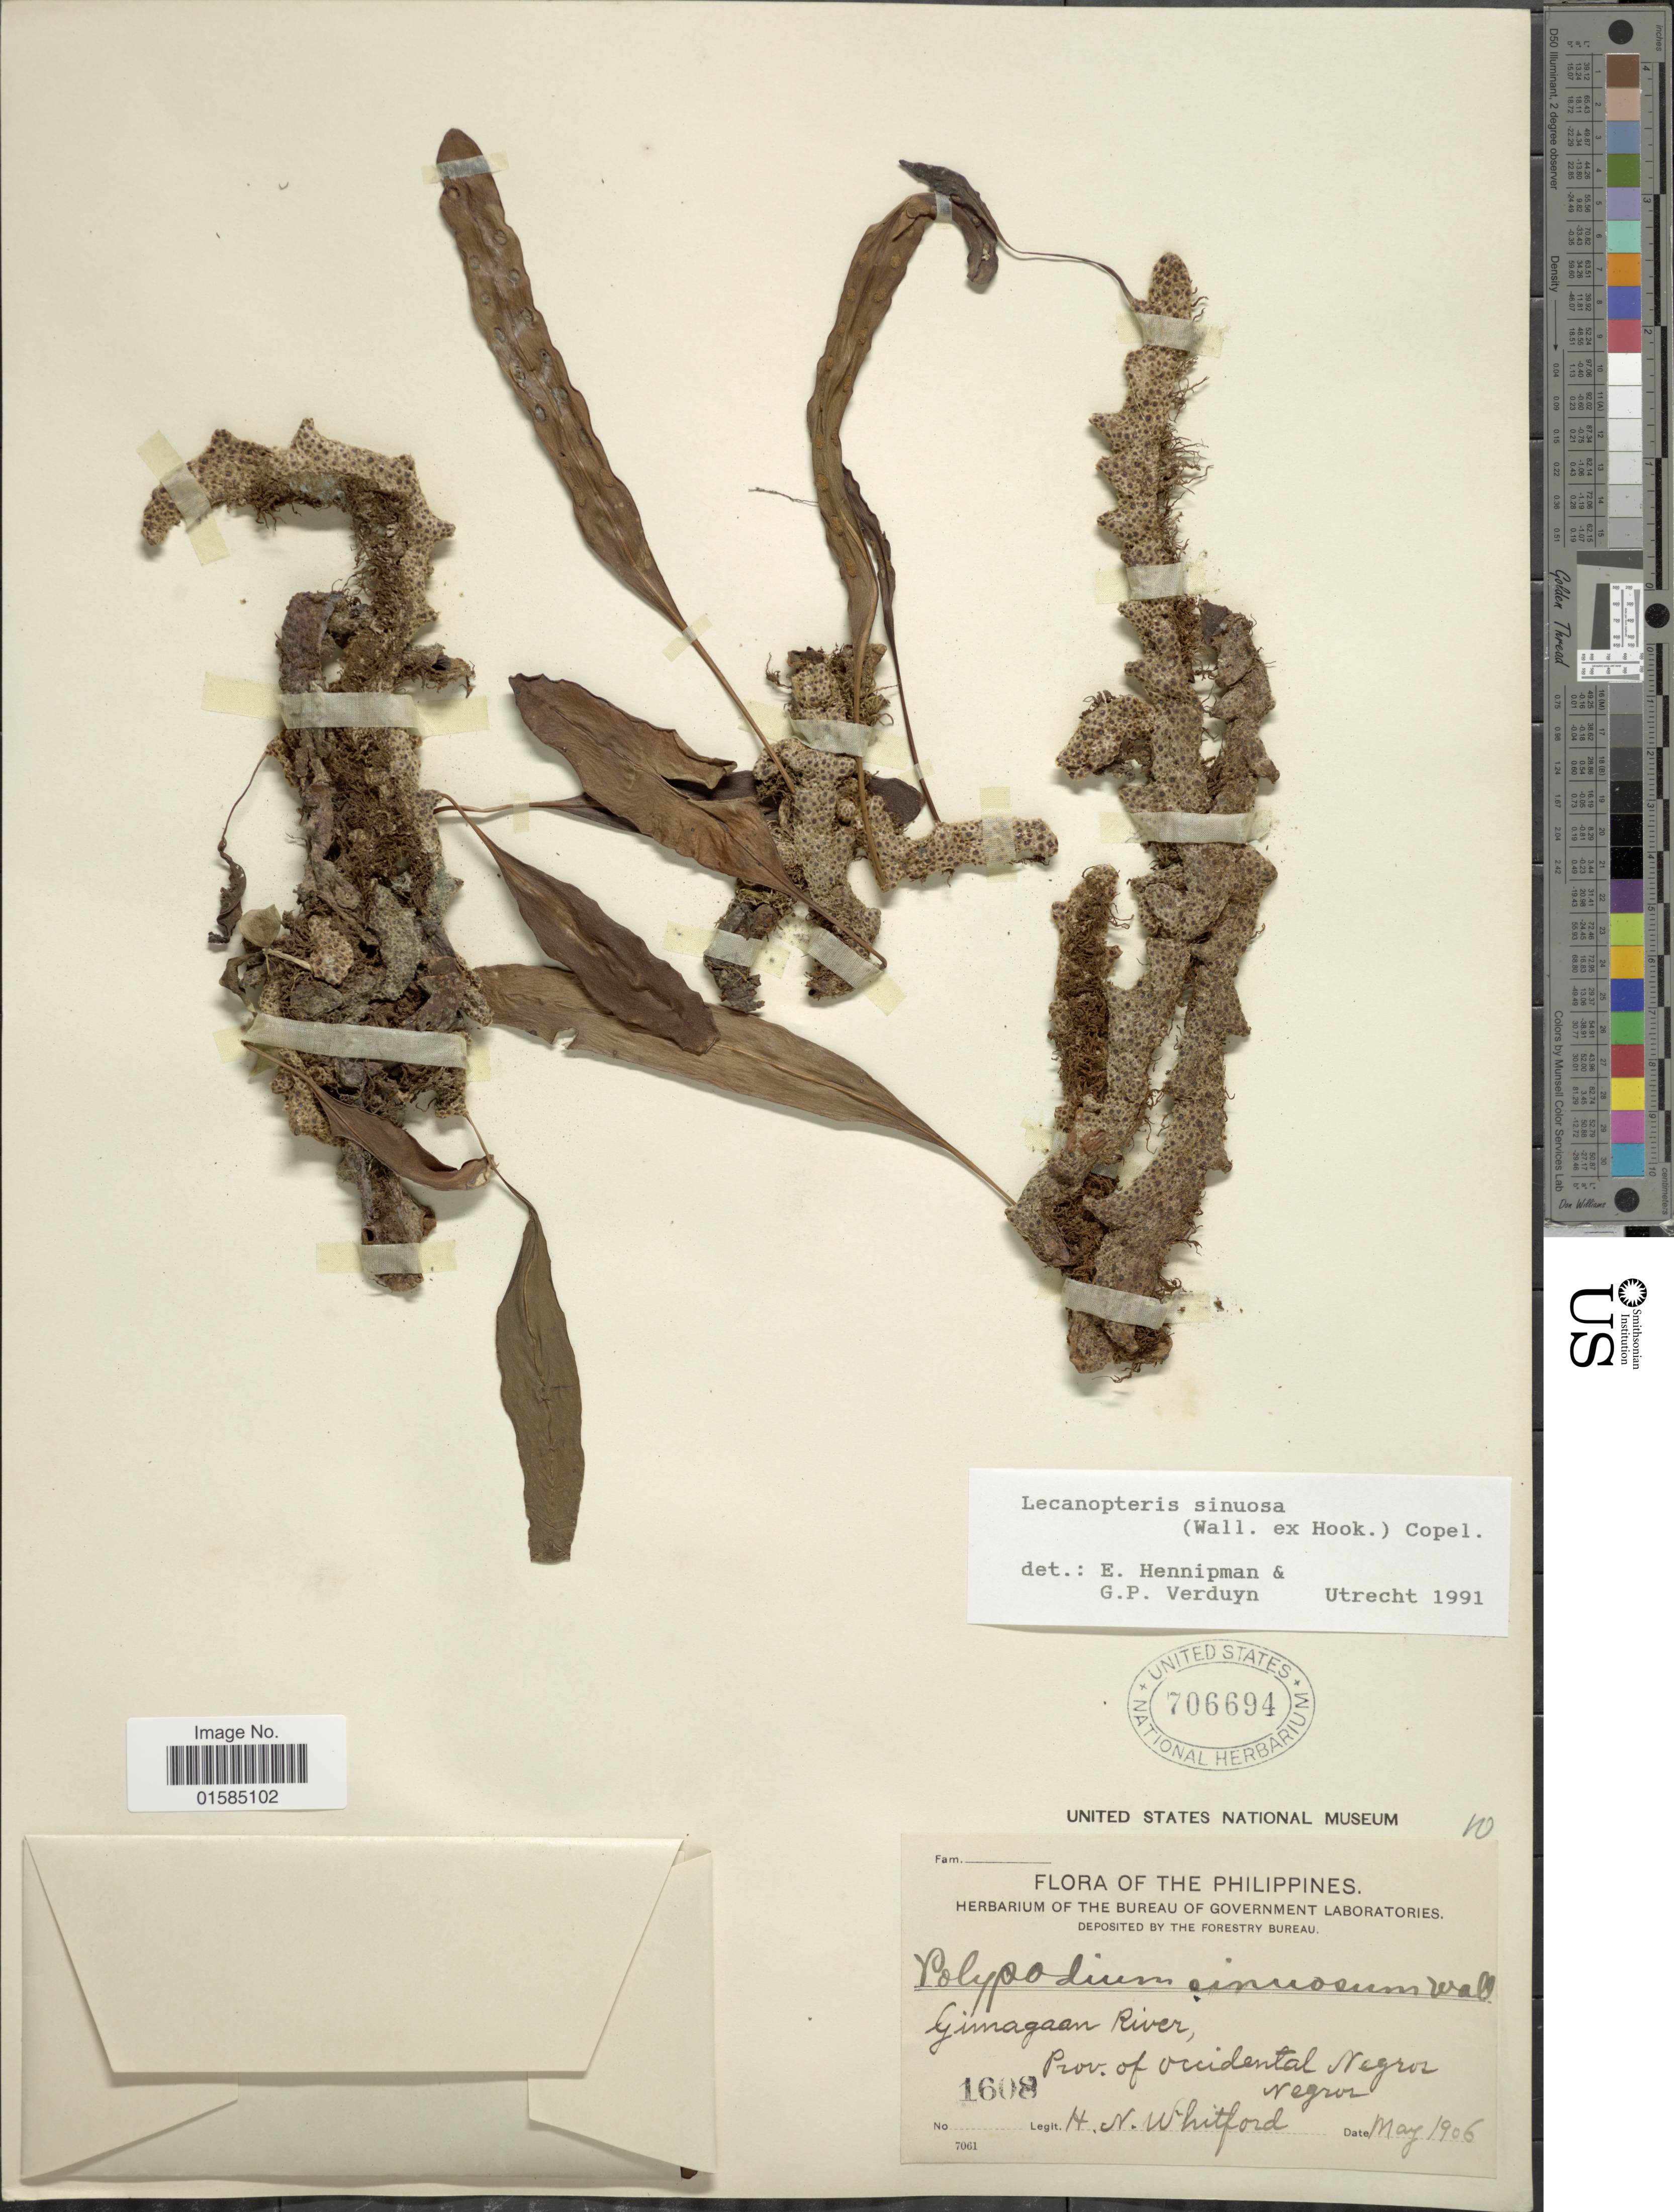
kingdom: Plantae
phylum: Tracheophyta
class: Polypodiopsida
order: Polypodiales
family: Polypodiaceae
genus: Lecanopteris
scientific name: Lecanopteris sinuosa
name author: (Wall. ex Hook.) Copel.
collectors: H. N. Whitford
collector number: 1608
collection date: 1906-05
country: Philippines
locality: The Philippines, Gimagaan River, Prov. of occidental Negros, Negros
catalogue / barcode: US 706694